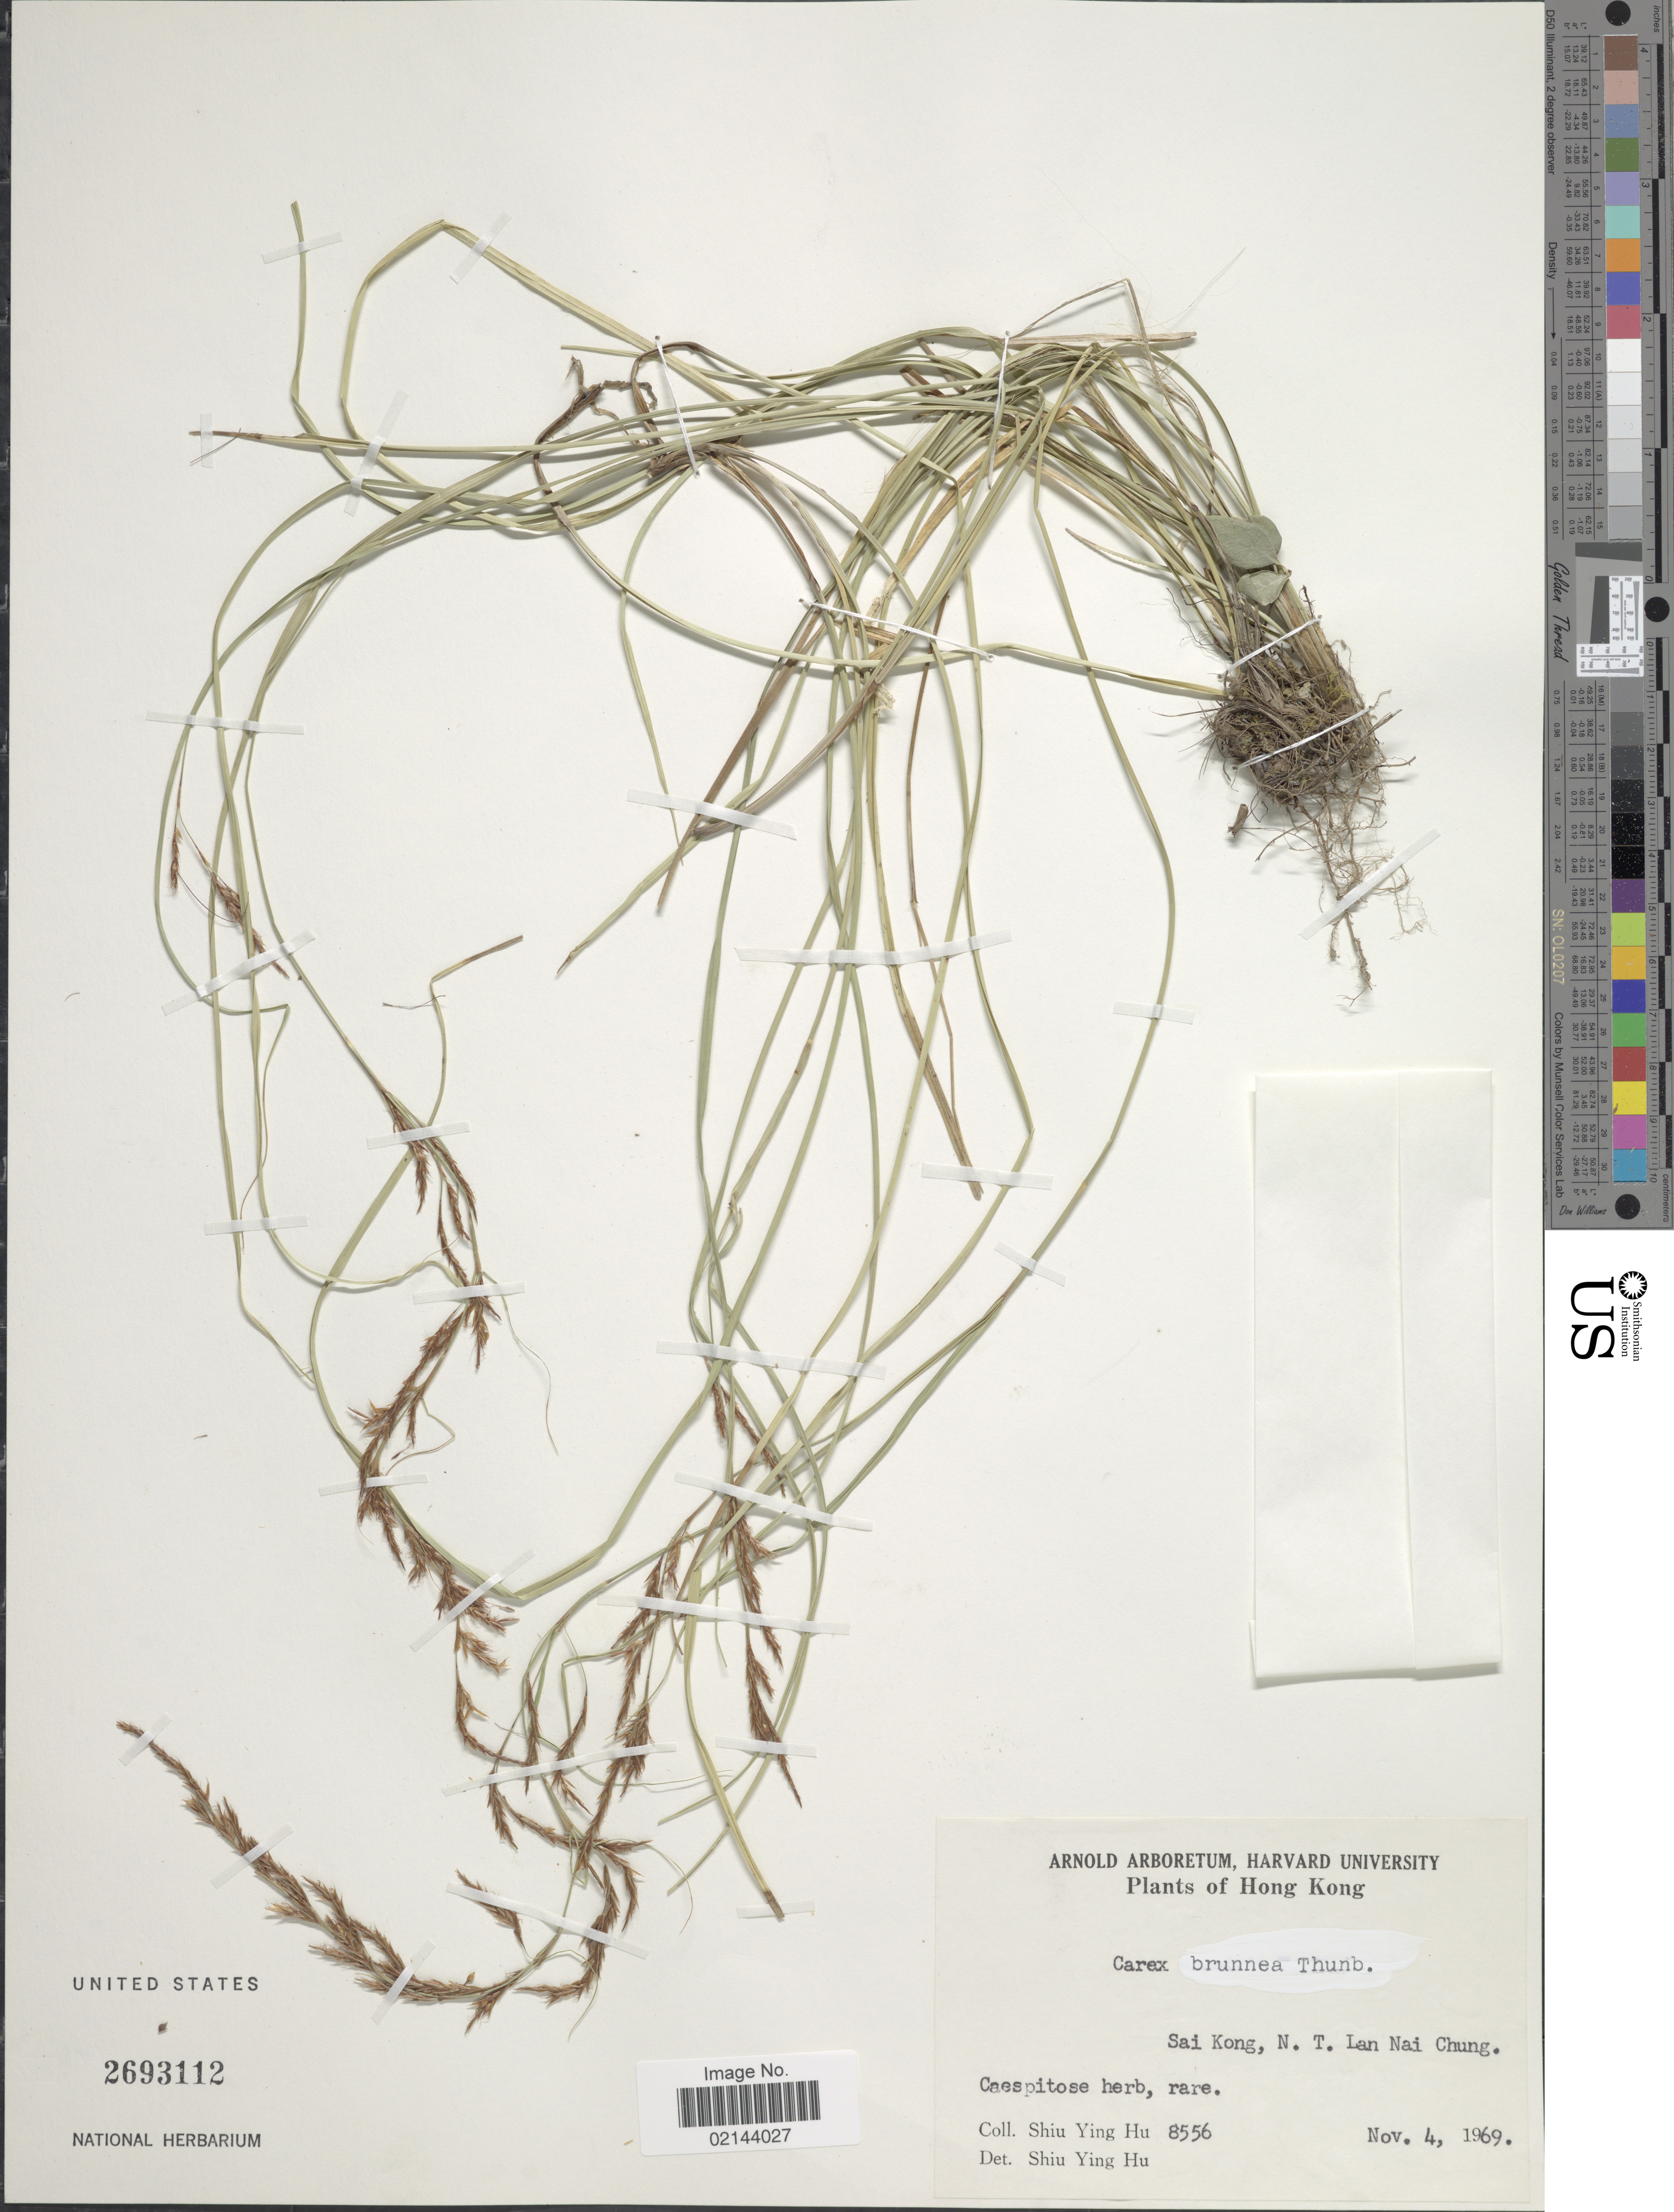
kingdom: Plantae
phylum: Tracheophyta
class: Liliopsida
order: Poales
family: Cyperaceae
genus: Carex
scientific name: Carex brunnea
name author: Thunb.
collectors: S. Y. Hu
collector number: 8556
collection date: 1969-11-04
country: China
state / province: Hong Kong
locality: Sai Kong, N. T. Lan Nai Chung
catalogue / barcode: US 2693112